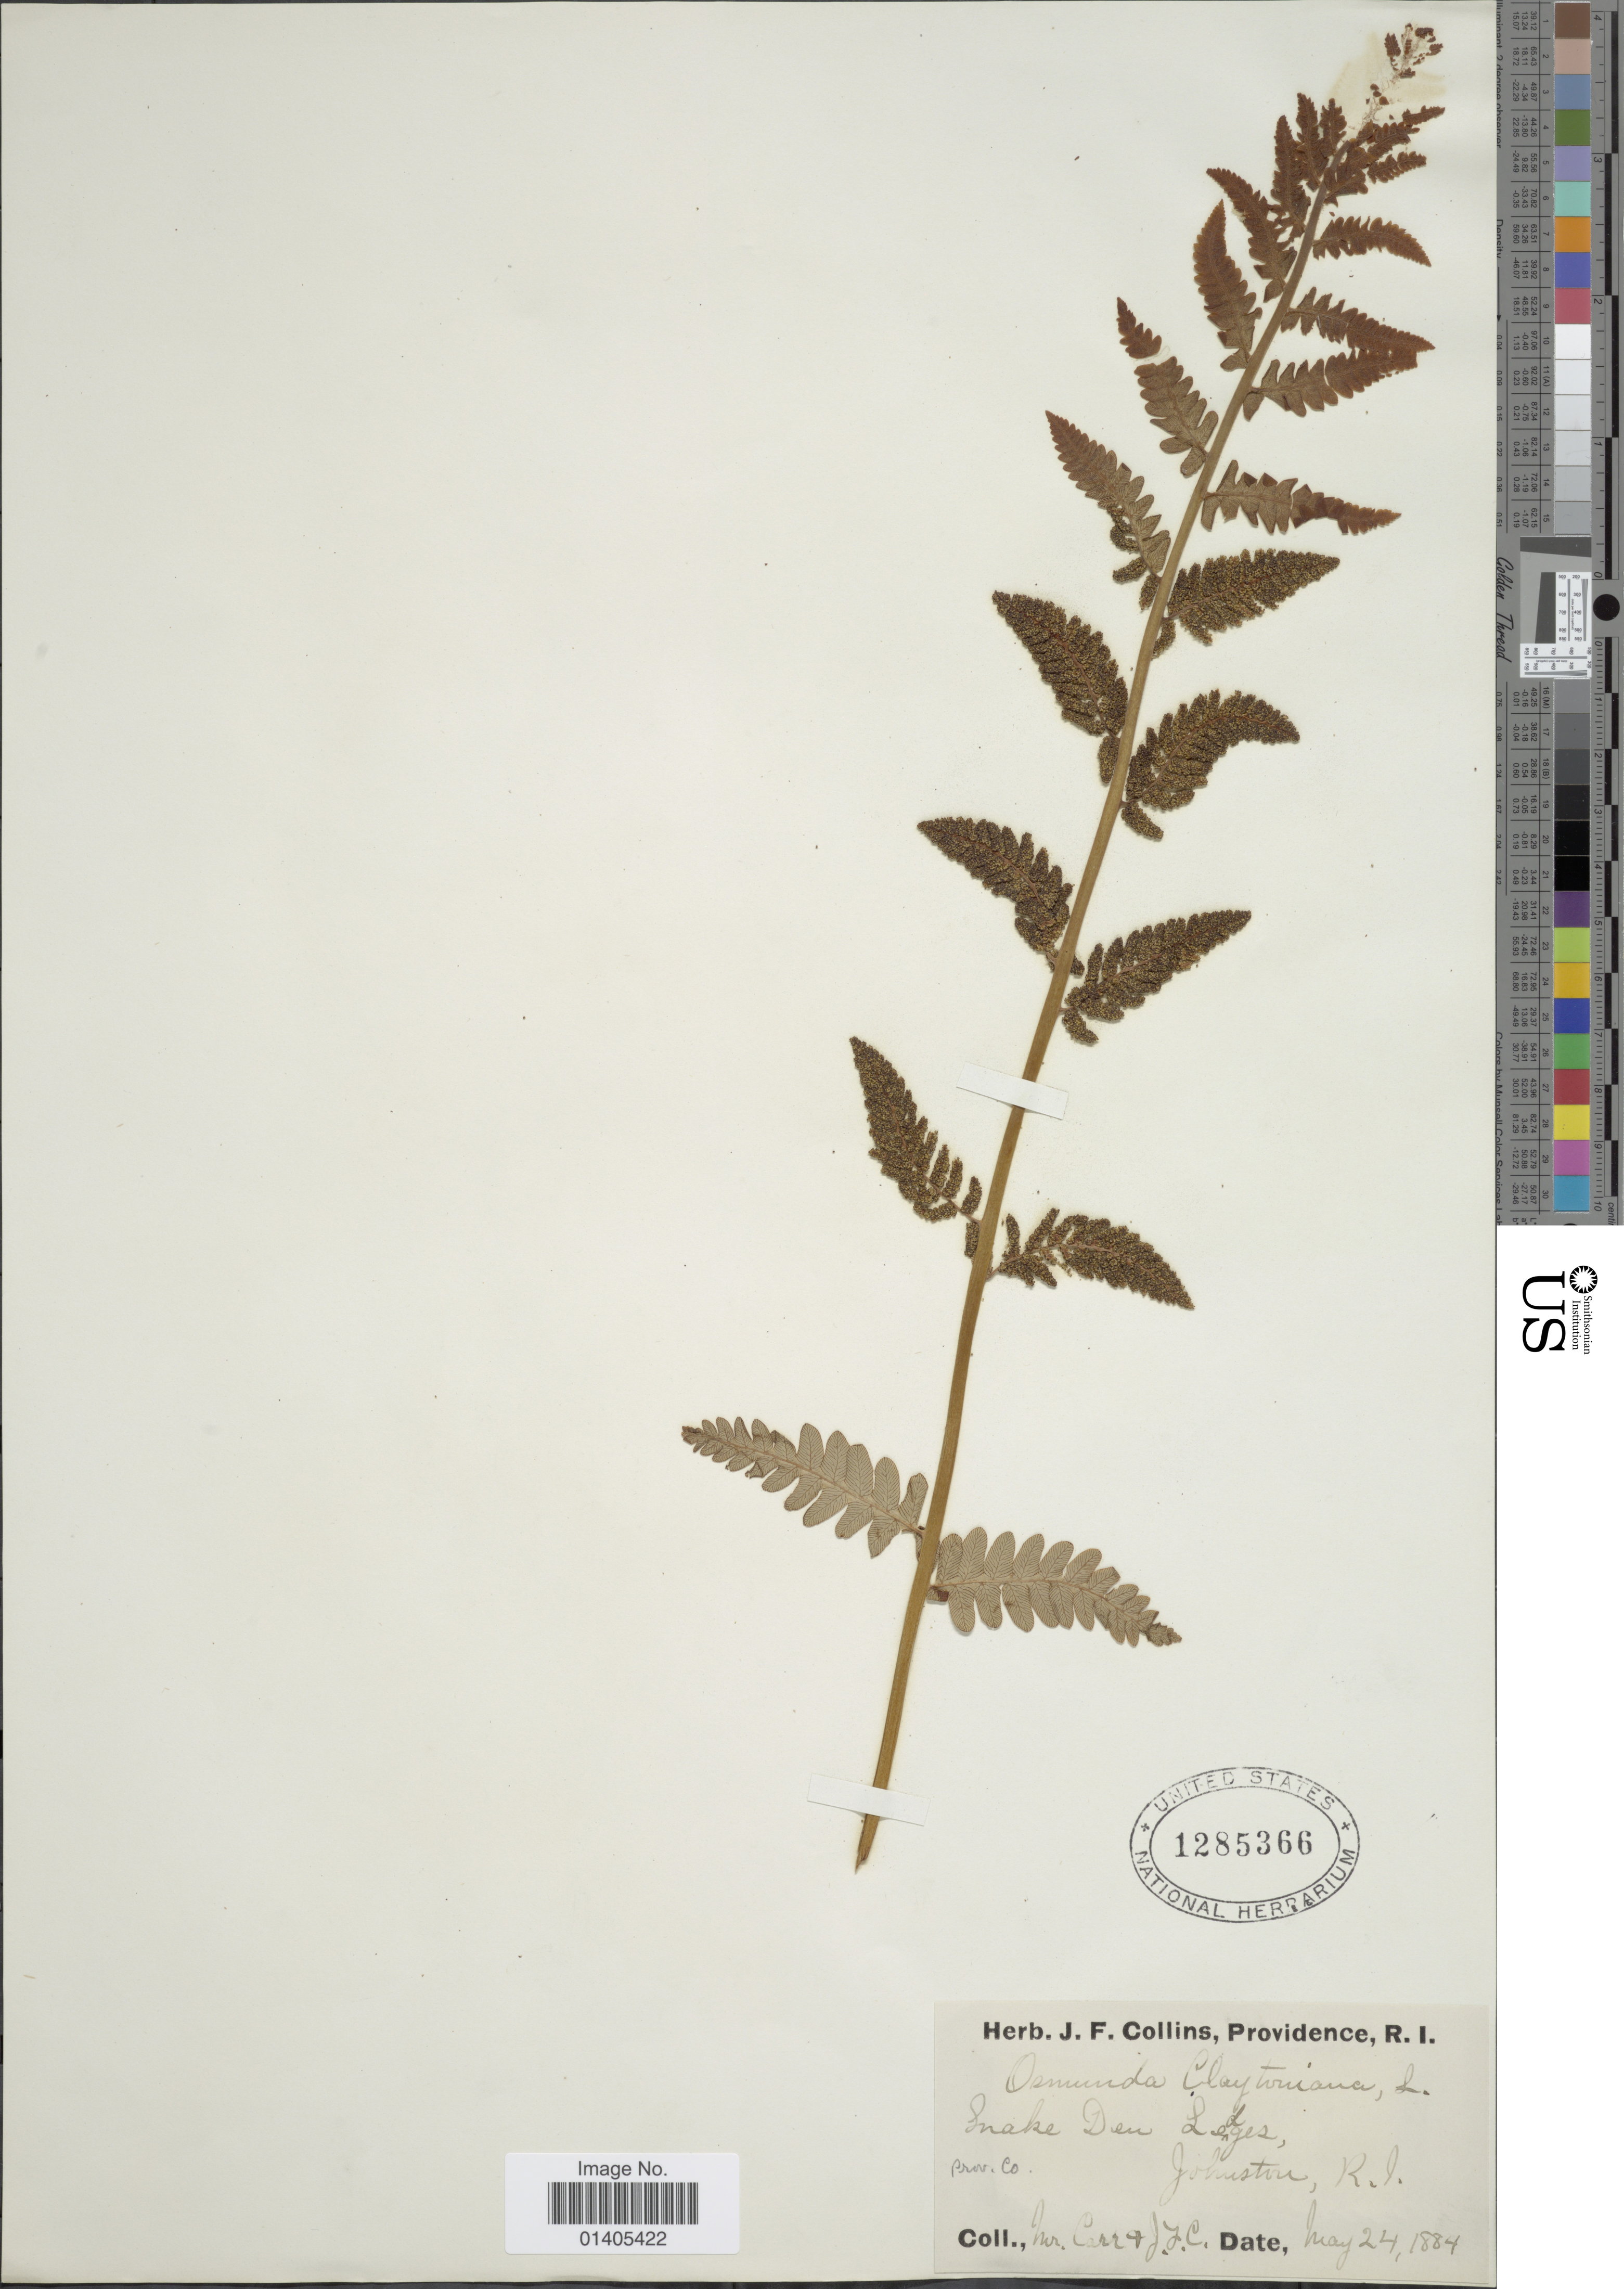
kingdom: Plantae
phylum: Tracheophyta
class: Polypodiopsida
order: Osmundales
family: Osmundaceae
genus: Osmunda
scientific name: Osmunda claytoniana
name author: (L.) Tagawa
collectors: -. Carr & J. Collins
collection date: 1884-05-24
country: United States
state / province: Rhode Island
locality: Snake Den Ledges, Johnston, Prov. Co.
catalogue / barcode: US 1285366